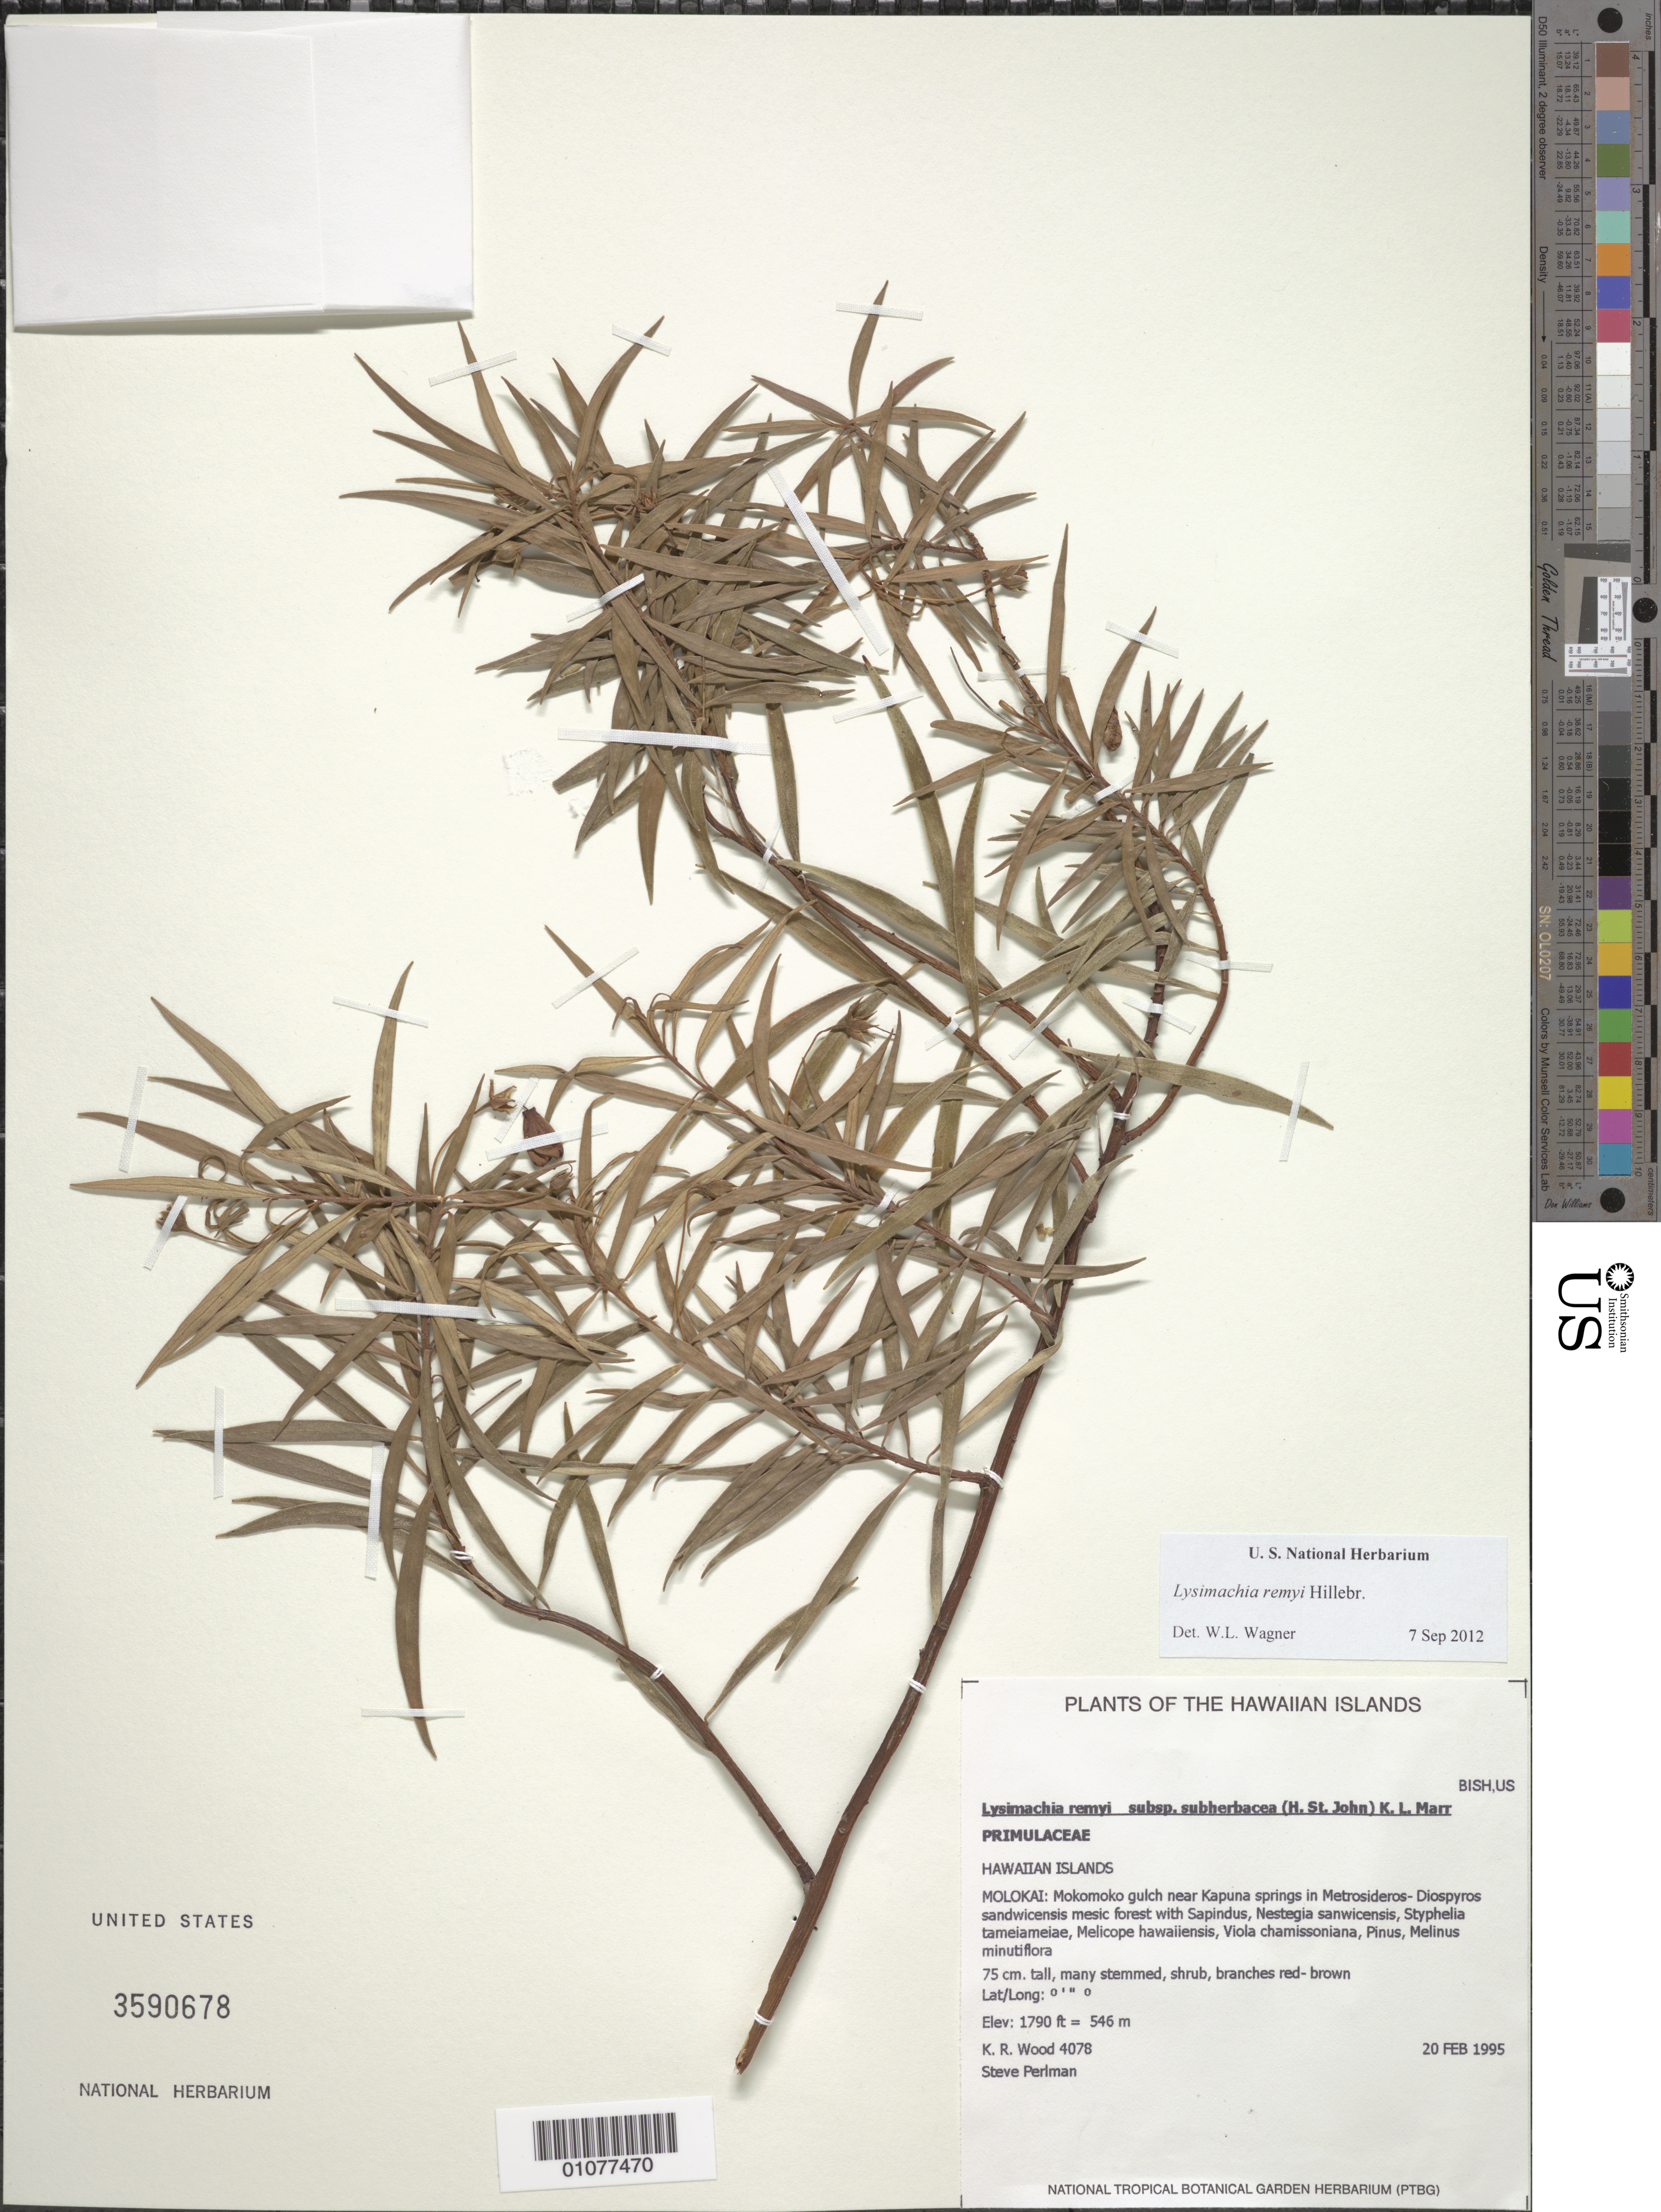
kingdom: Plantae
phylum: Tracheophyta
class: Magnoliopsida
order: Ericales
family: Primulaceae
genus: Lysimachia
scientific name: Lysimachia remyi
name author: Hillebr.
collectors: K. R. Wood & S. P. Perlman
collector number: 4078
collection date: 1995-02-20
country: United States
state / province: Hawaii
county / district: Maui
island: Moloka'i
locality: Mokomoko gulch near Kapuna springs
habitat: Metrosideros-Diospyros sandwicensis mesic forest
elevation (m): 546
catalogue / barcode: US 3590678